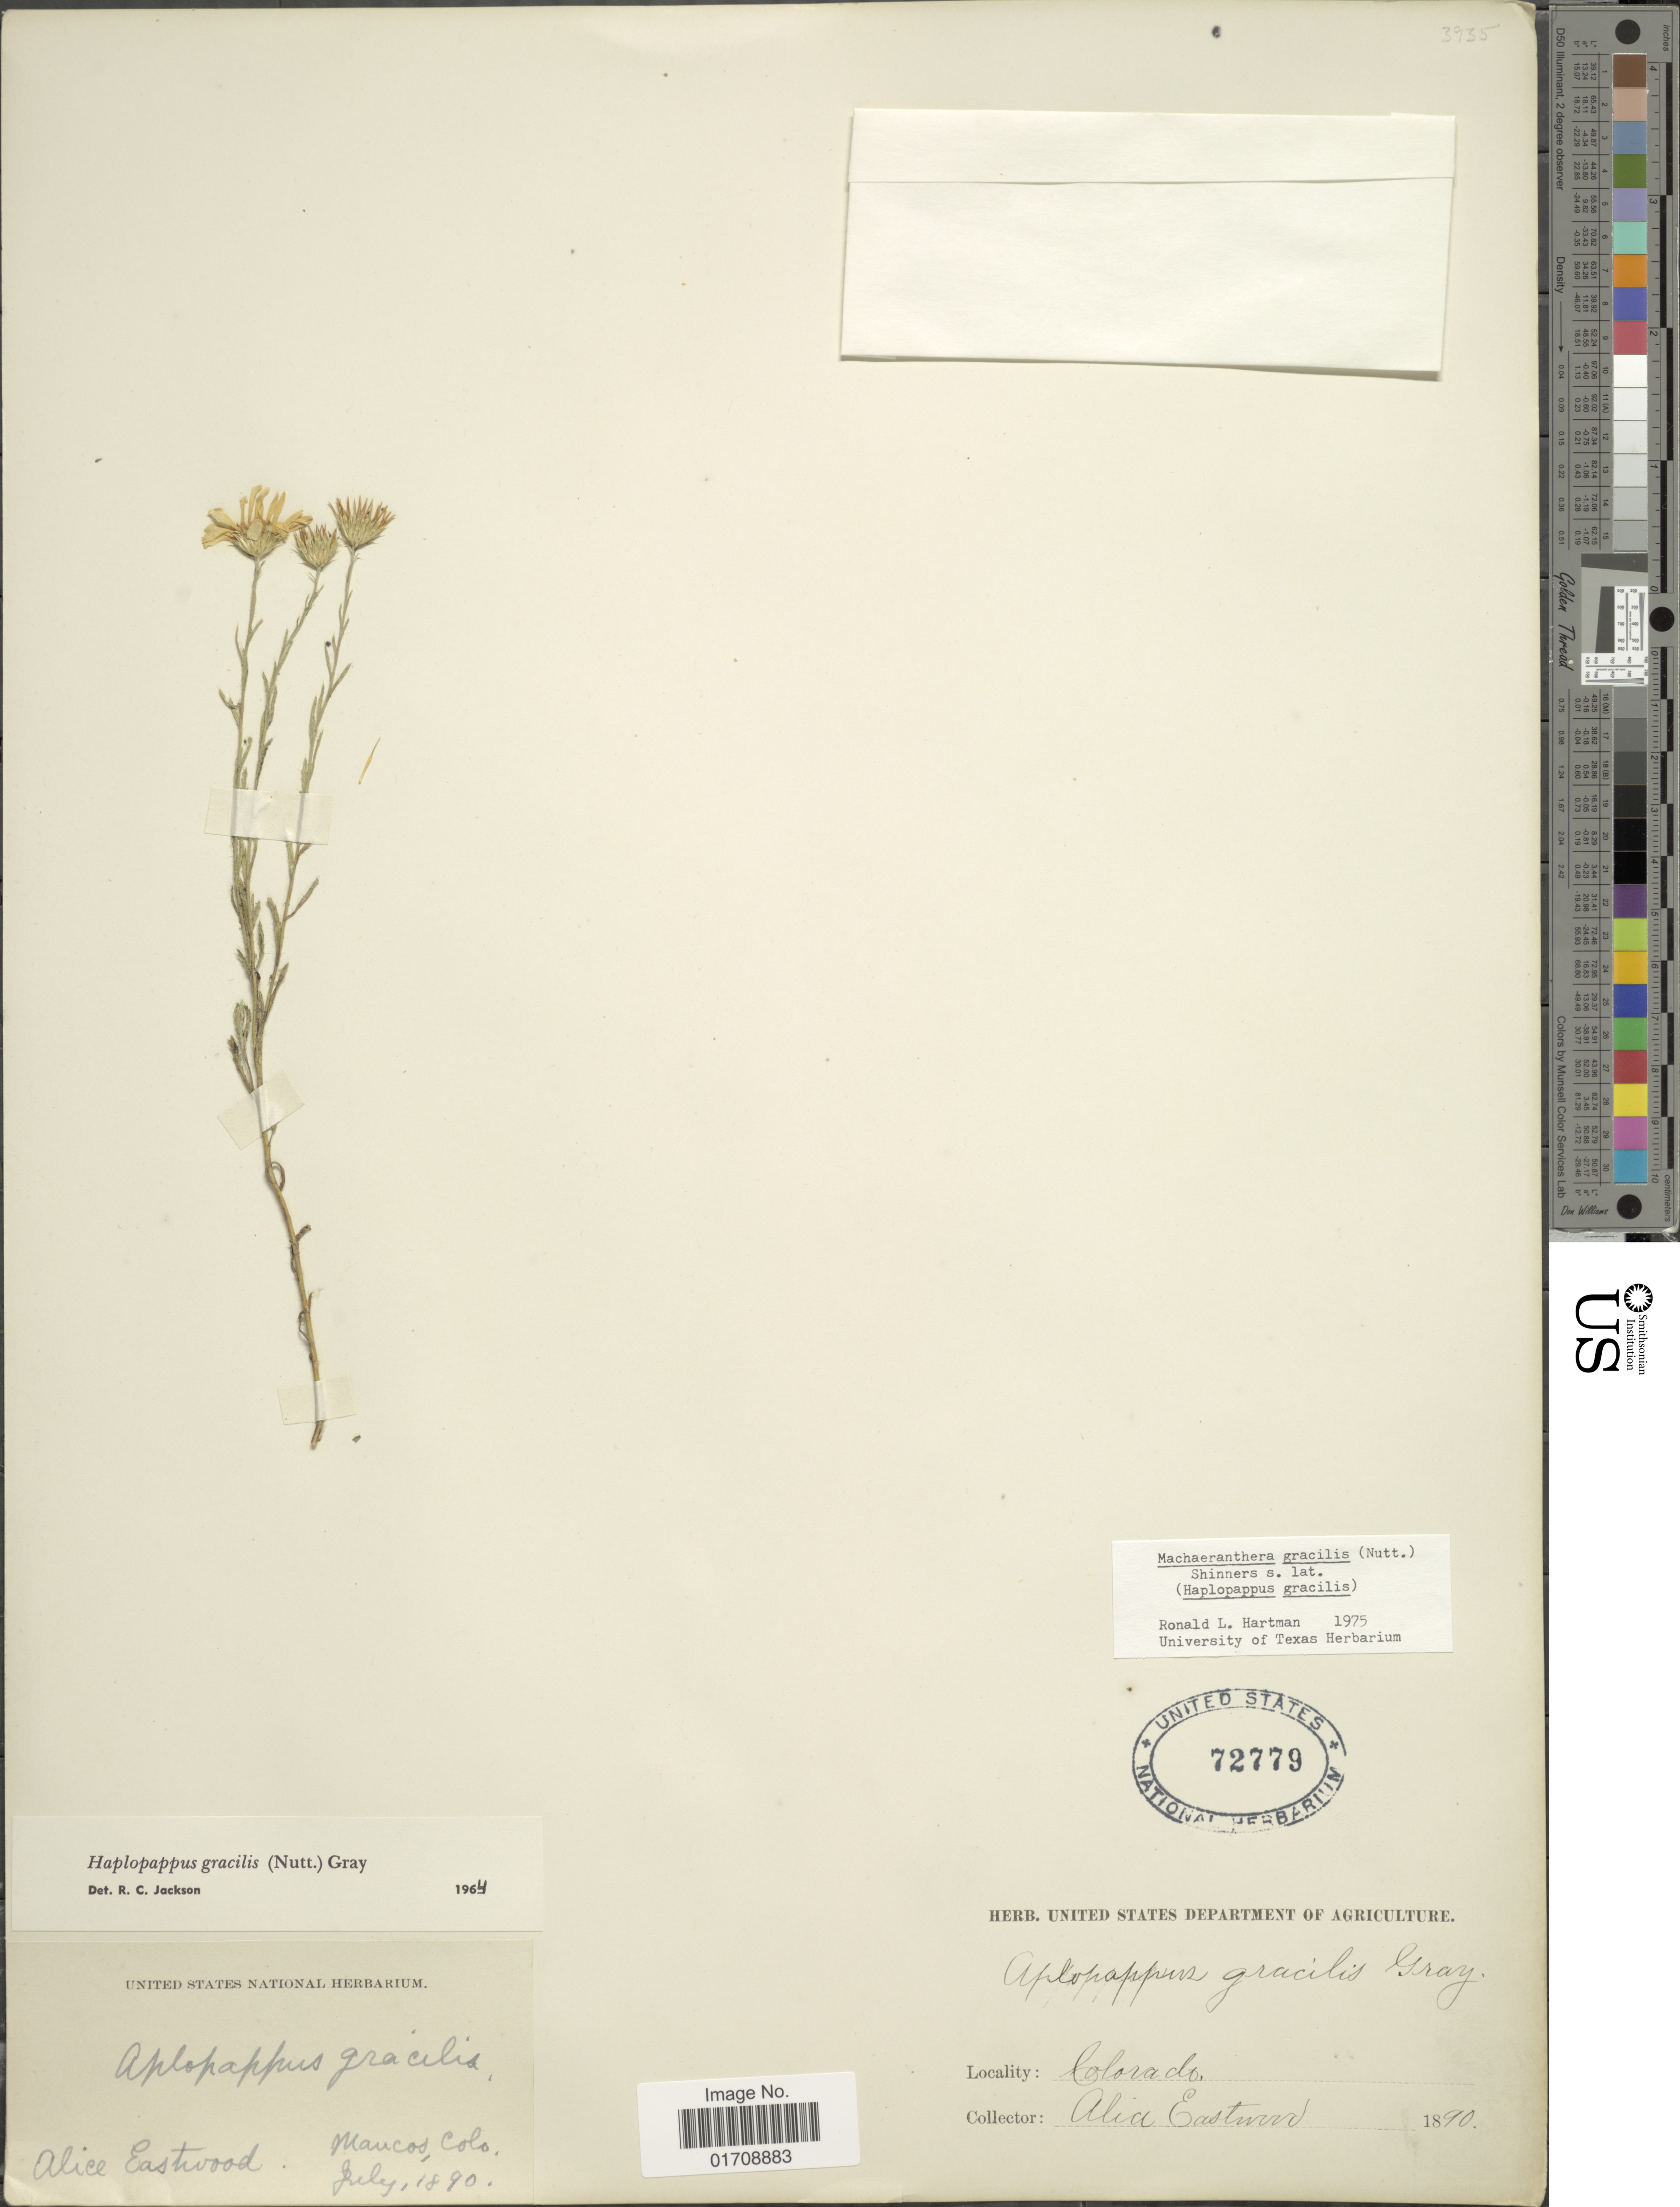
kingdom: Plantae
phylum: Tracheophyta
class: Magnoliopsida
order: Asterales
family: Asteraceae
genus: Machaeranthera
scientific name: Machaeranthera gracilis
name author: (Nutt.) Shinners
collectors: A. Eastwood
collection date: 1890-07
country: United States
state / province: Colorado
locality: Mancos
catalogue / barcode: US 72779